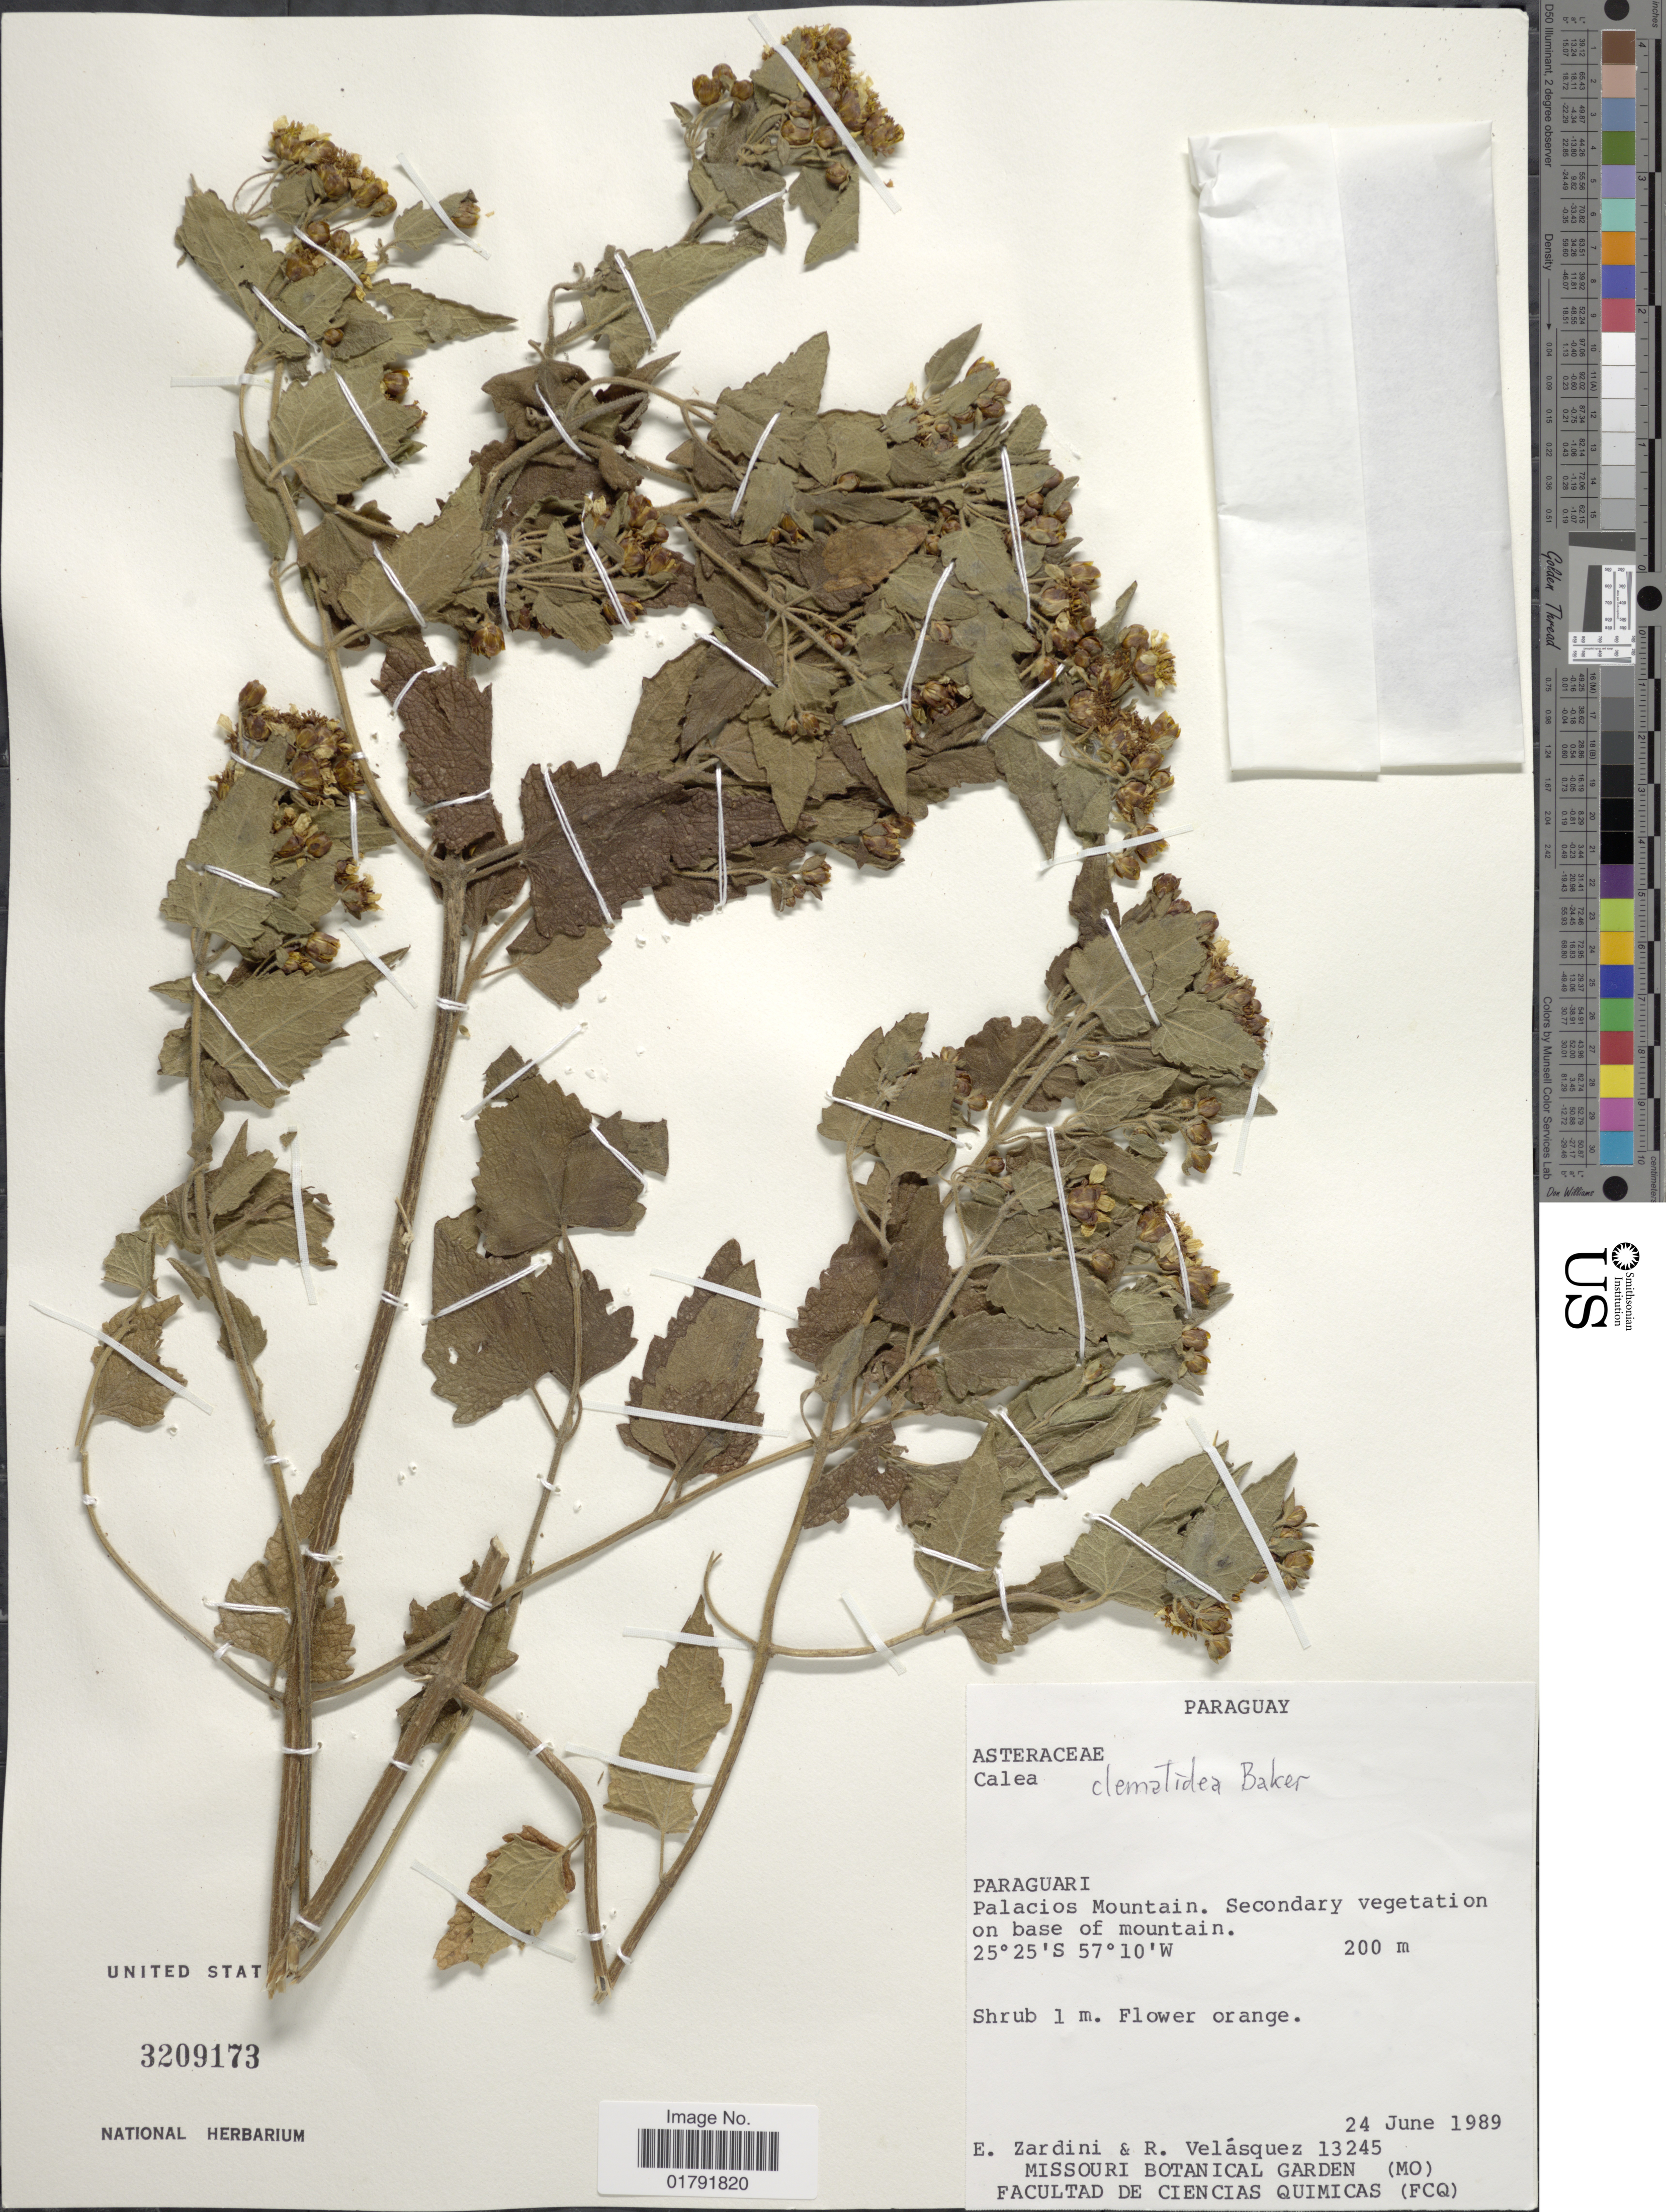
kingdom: Plantae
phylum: Tracheophyta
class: Magnoliopsida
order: Asterales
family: Asteraceae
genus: Calea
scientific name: Calea clematidea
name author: Baker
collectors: E. M. Zardini & R. Velásquez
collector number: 13245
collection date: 1989-06-24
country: Paraguay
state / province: Paraguari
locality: Palacios Mountain, secondary vegetation on base of mountain.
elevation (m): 200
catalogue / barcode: US 3209173